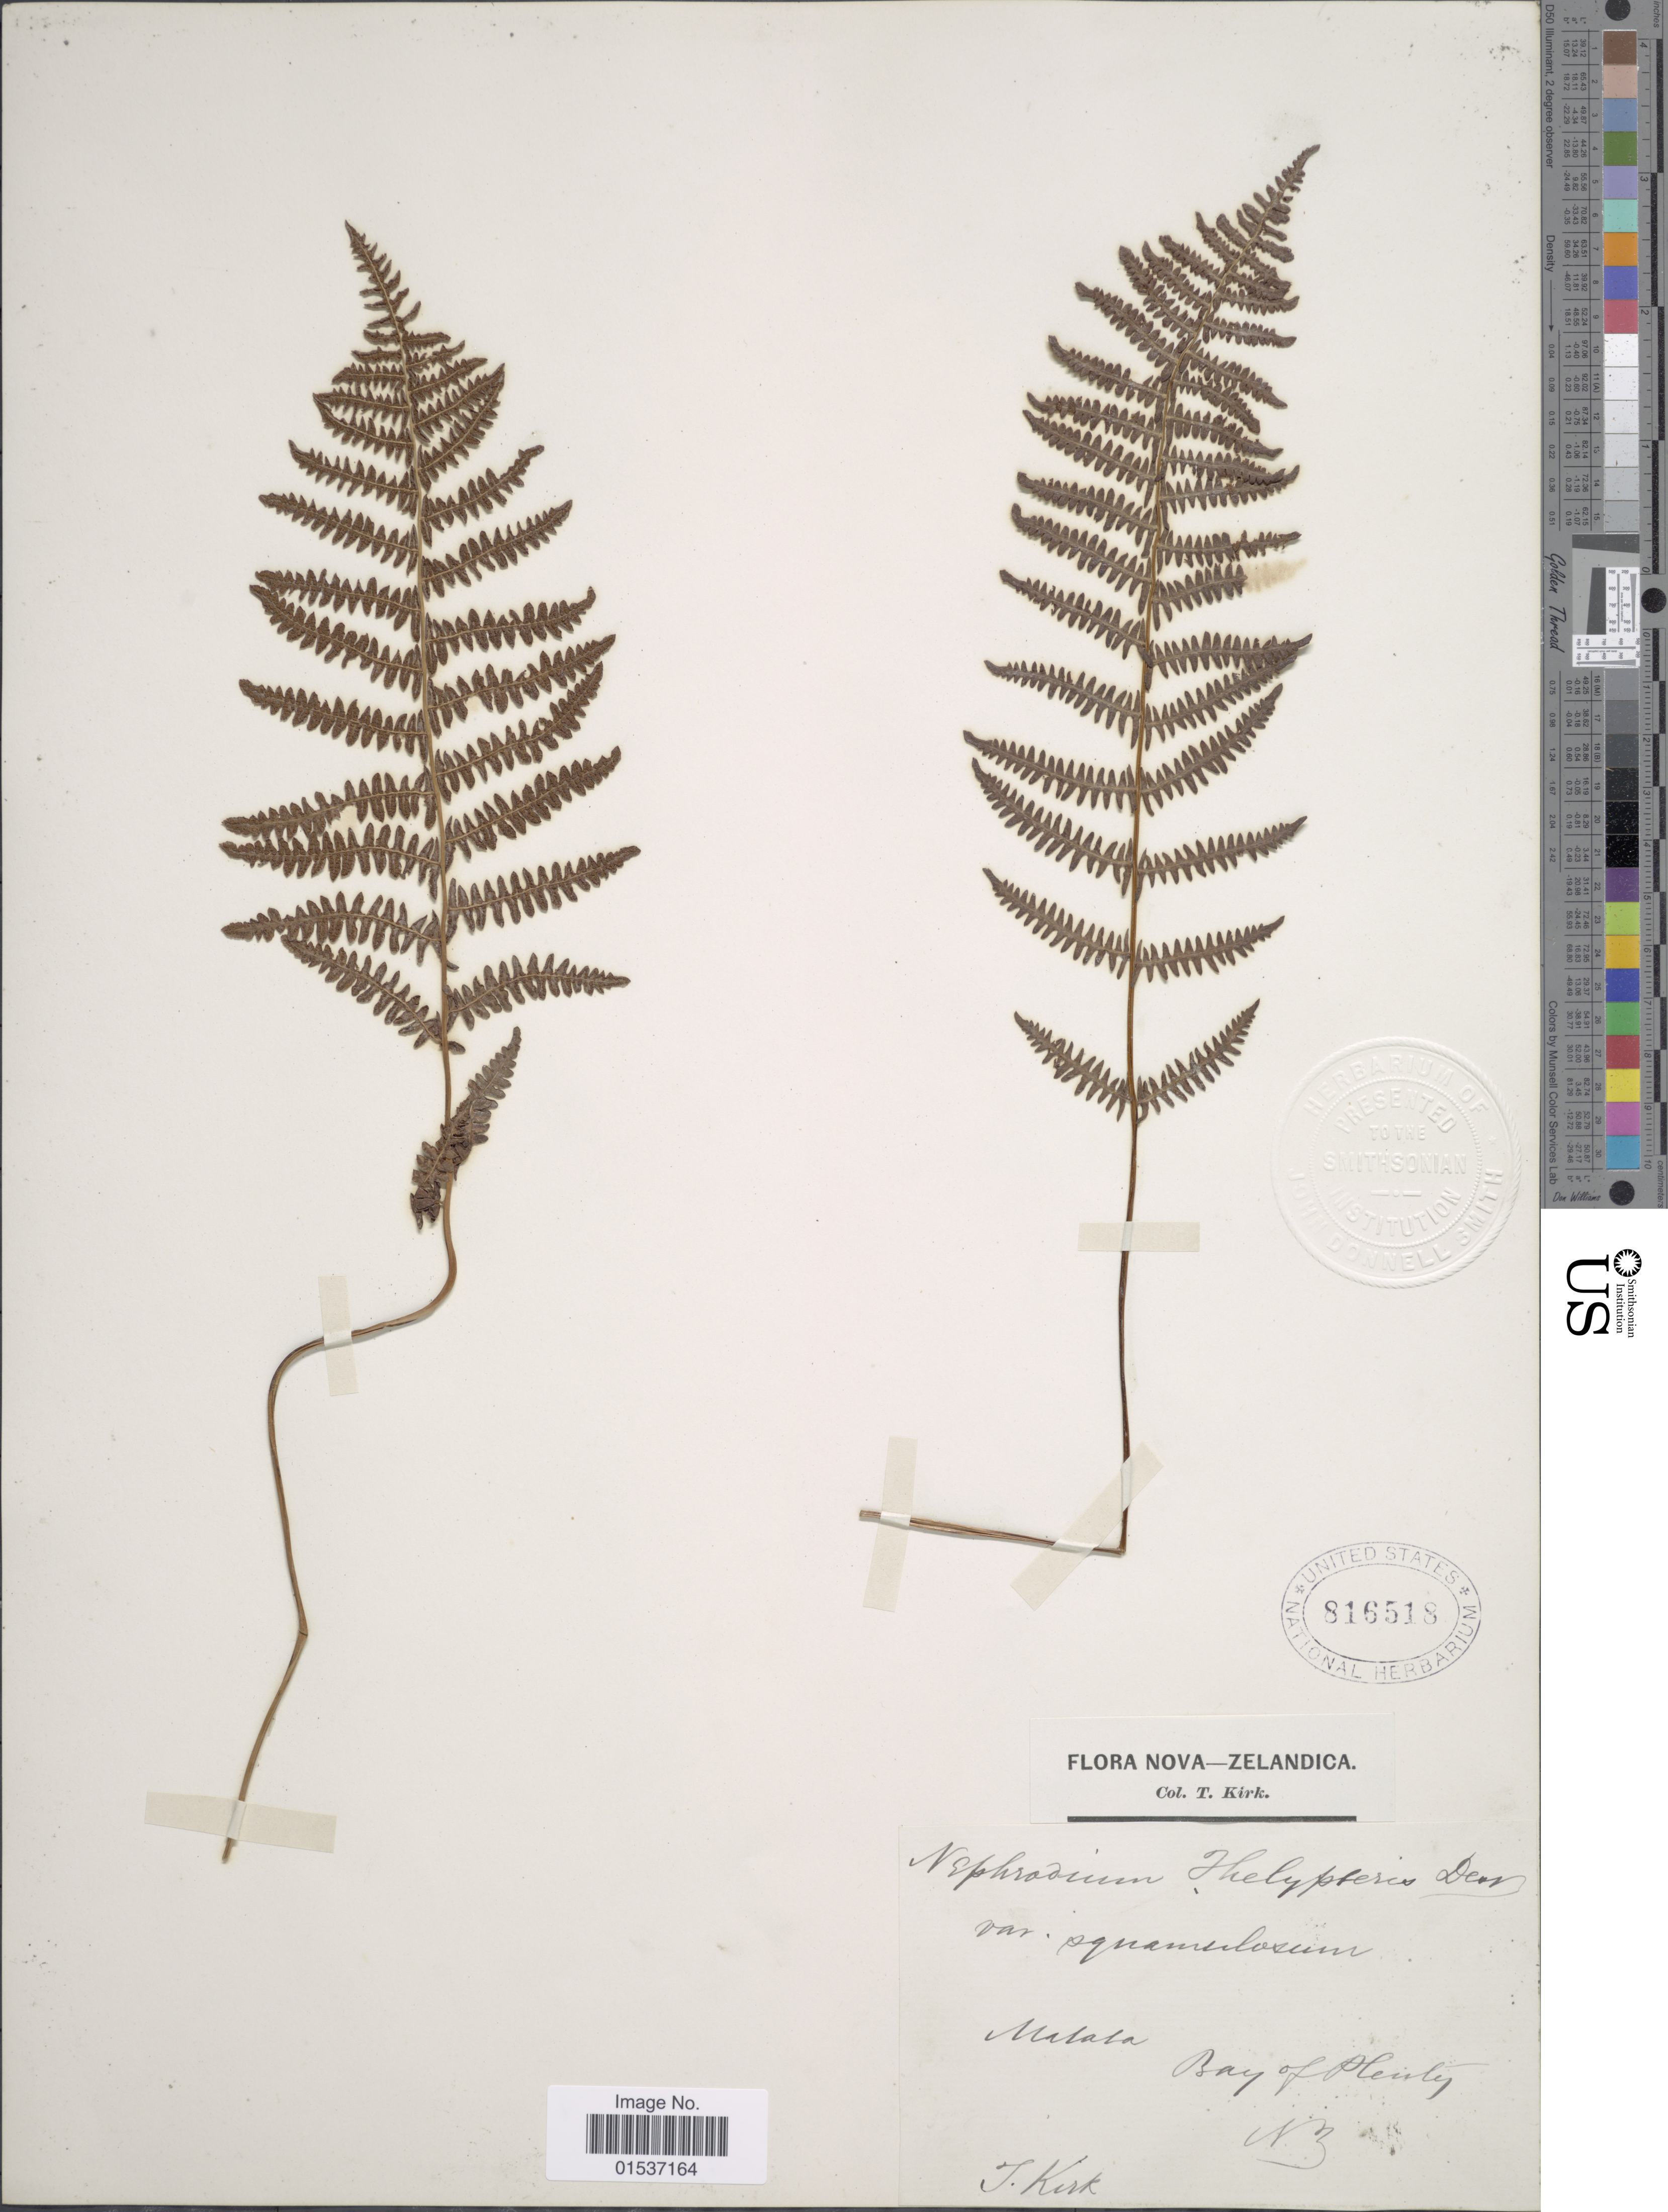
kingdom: Plantae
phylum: Tracheophyta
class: Polypodiopsida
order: Polypodiales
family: Thelypteridaceae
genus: Thelypteris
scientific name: Thelypteris confluens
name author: (Thunb.) C.V. Morton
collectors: T. Kirk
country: New Zealand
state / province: Bay of Plenty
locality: Nova - Zelandica. Matata. Bay of Plenty.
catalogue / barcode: US 816518